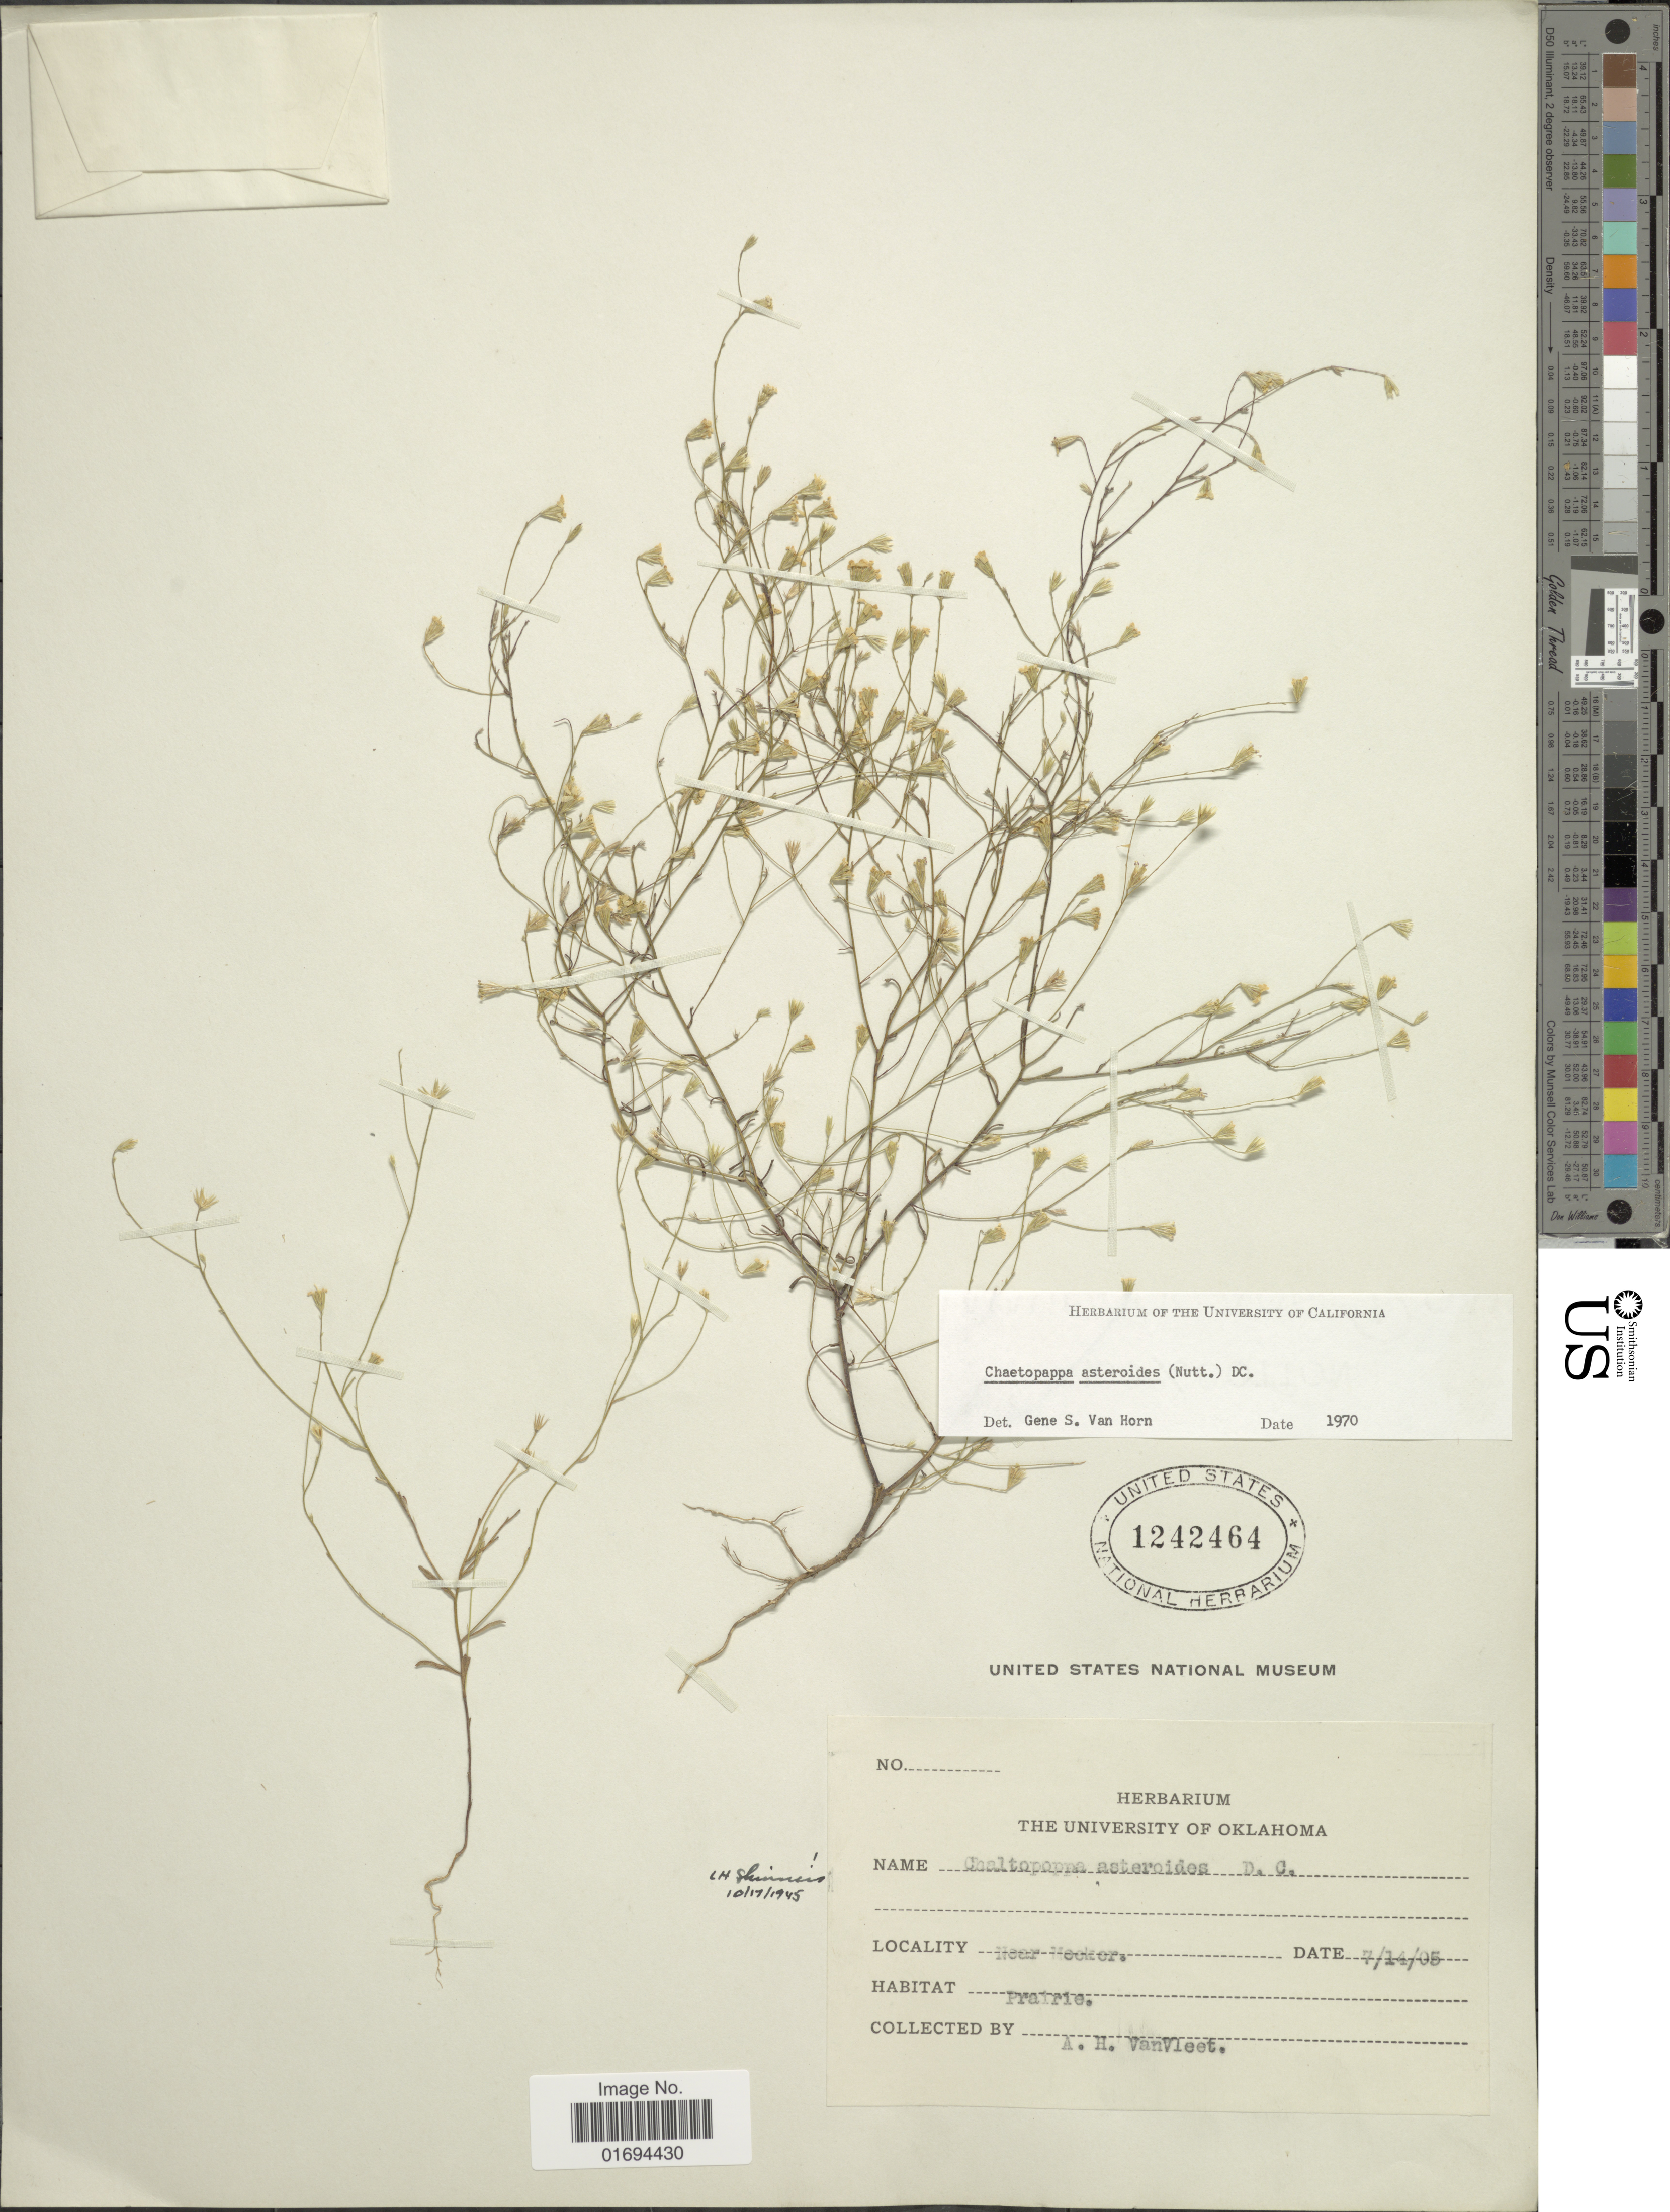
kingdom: Plantae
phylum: Tracheophyta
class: Magnoliopsida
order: Asterales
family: Asteraceae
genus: Chaetopappa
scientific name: Chaetopappa asteroides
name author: (Nutt.) DC.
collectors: A. H. Van Vleet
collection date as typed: Transcribed d/m/y: 14/7/5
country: United States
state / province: Oklahoma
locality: Near Hecker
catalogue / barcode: US 1242464